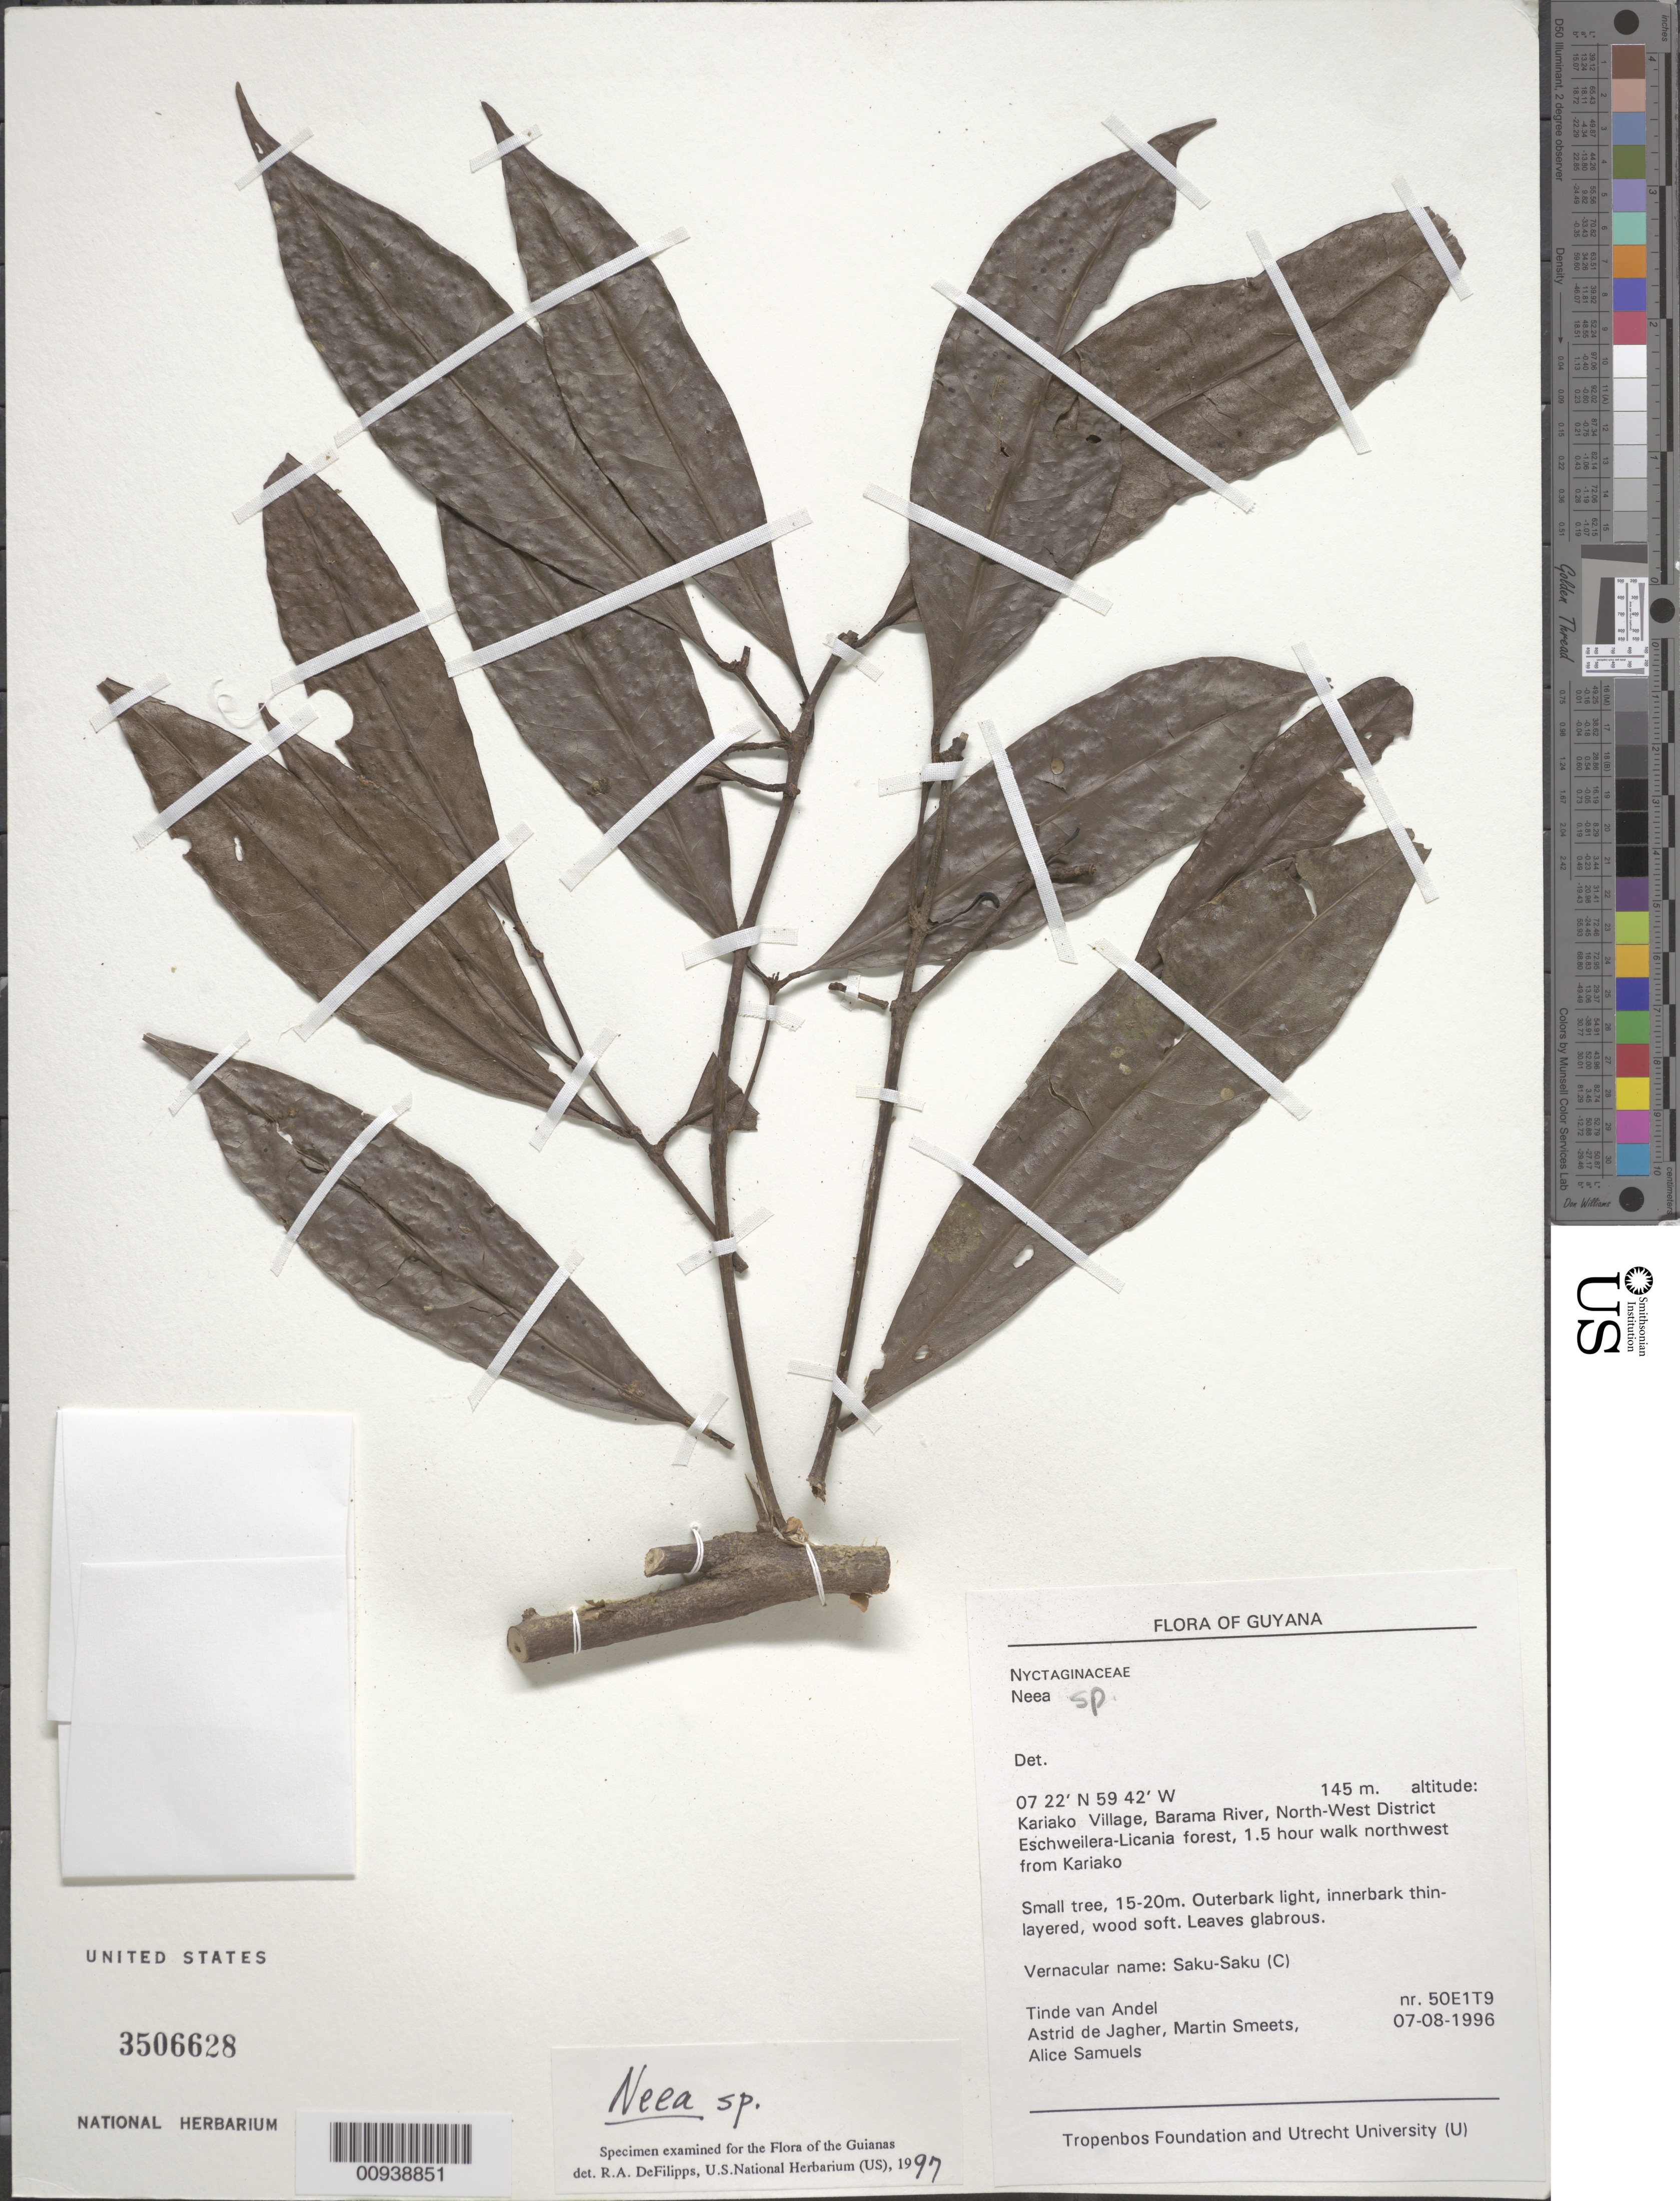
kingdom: Plantae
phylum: Tracheophyta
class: Magnoliopsida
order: Caryophyllales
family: Nyctaginaceae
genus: Neea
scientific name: Neea sp.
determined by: DeFilipps, R. A.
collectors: T. R. van Andel, A. de Jagher, M. Smeets & A. Samuels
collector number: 50 E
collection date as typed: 7-Aug-96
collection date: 1996-08-07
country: Guyana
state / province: Barima-Waini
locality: Karaiko Village, Barama R., NW Dist.; 1.5 hour walk NW from Kariako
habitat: Eschweilera-Licania forest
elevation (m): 145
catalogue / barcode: US 3506628